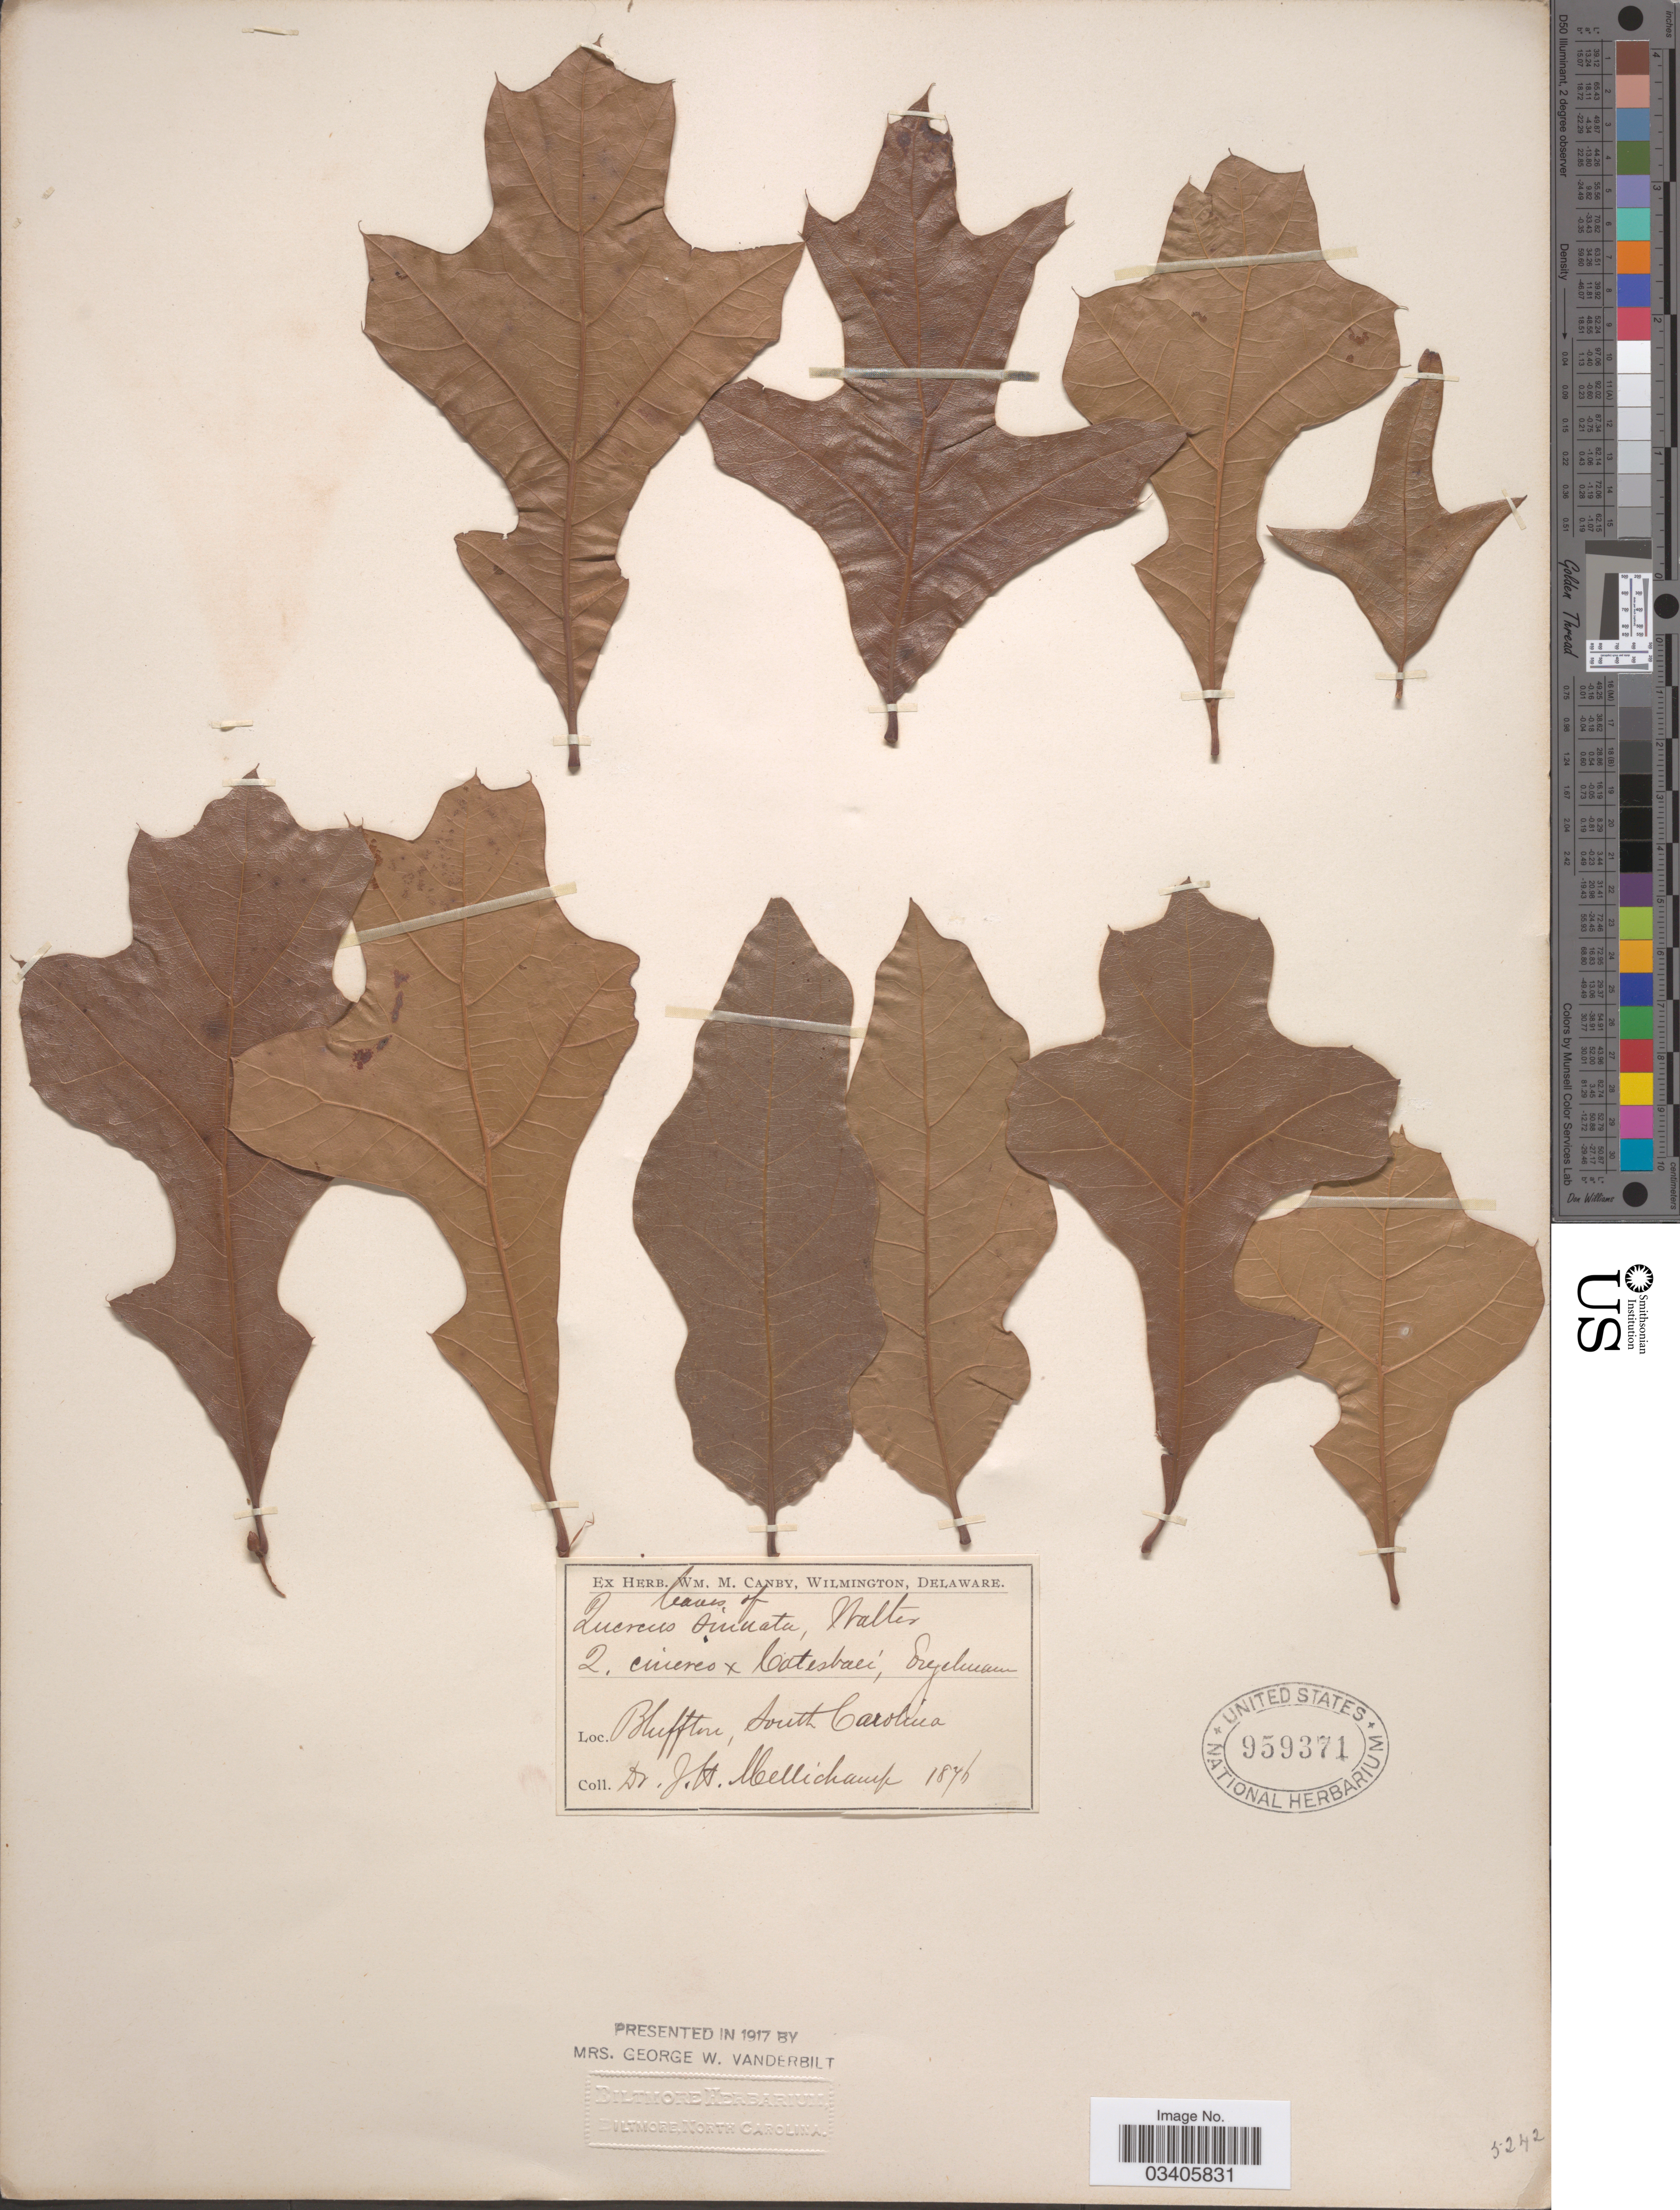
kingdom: Plantae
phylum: Tracheophyta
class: Magnoliopsida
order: Fagales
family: Fagaceae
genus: Quercus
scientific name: Quercus incana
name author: W. Bartram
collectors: J. H. Mellichamp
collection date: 1876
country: United States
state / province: South Carolina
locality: Bluffton.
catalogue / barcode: US 959371